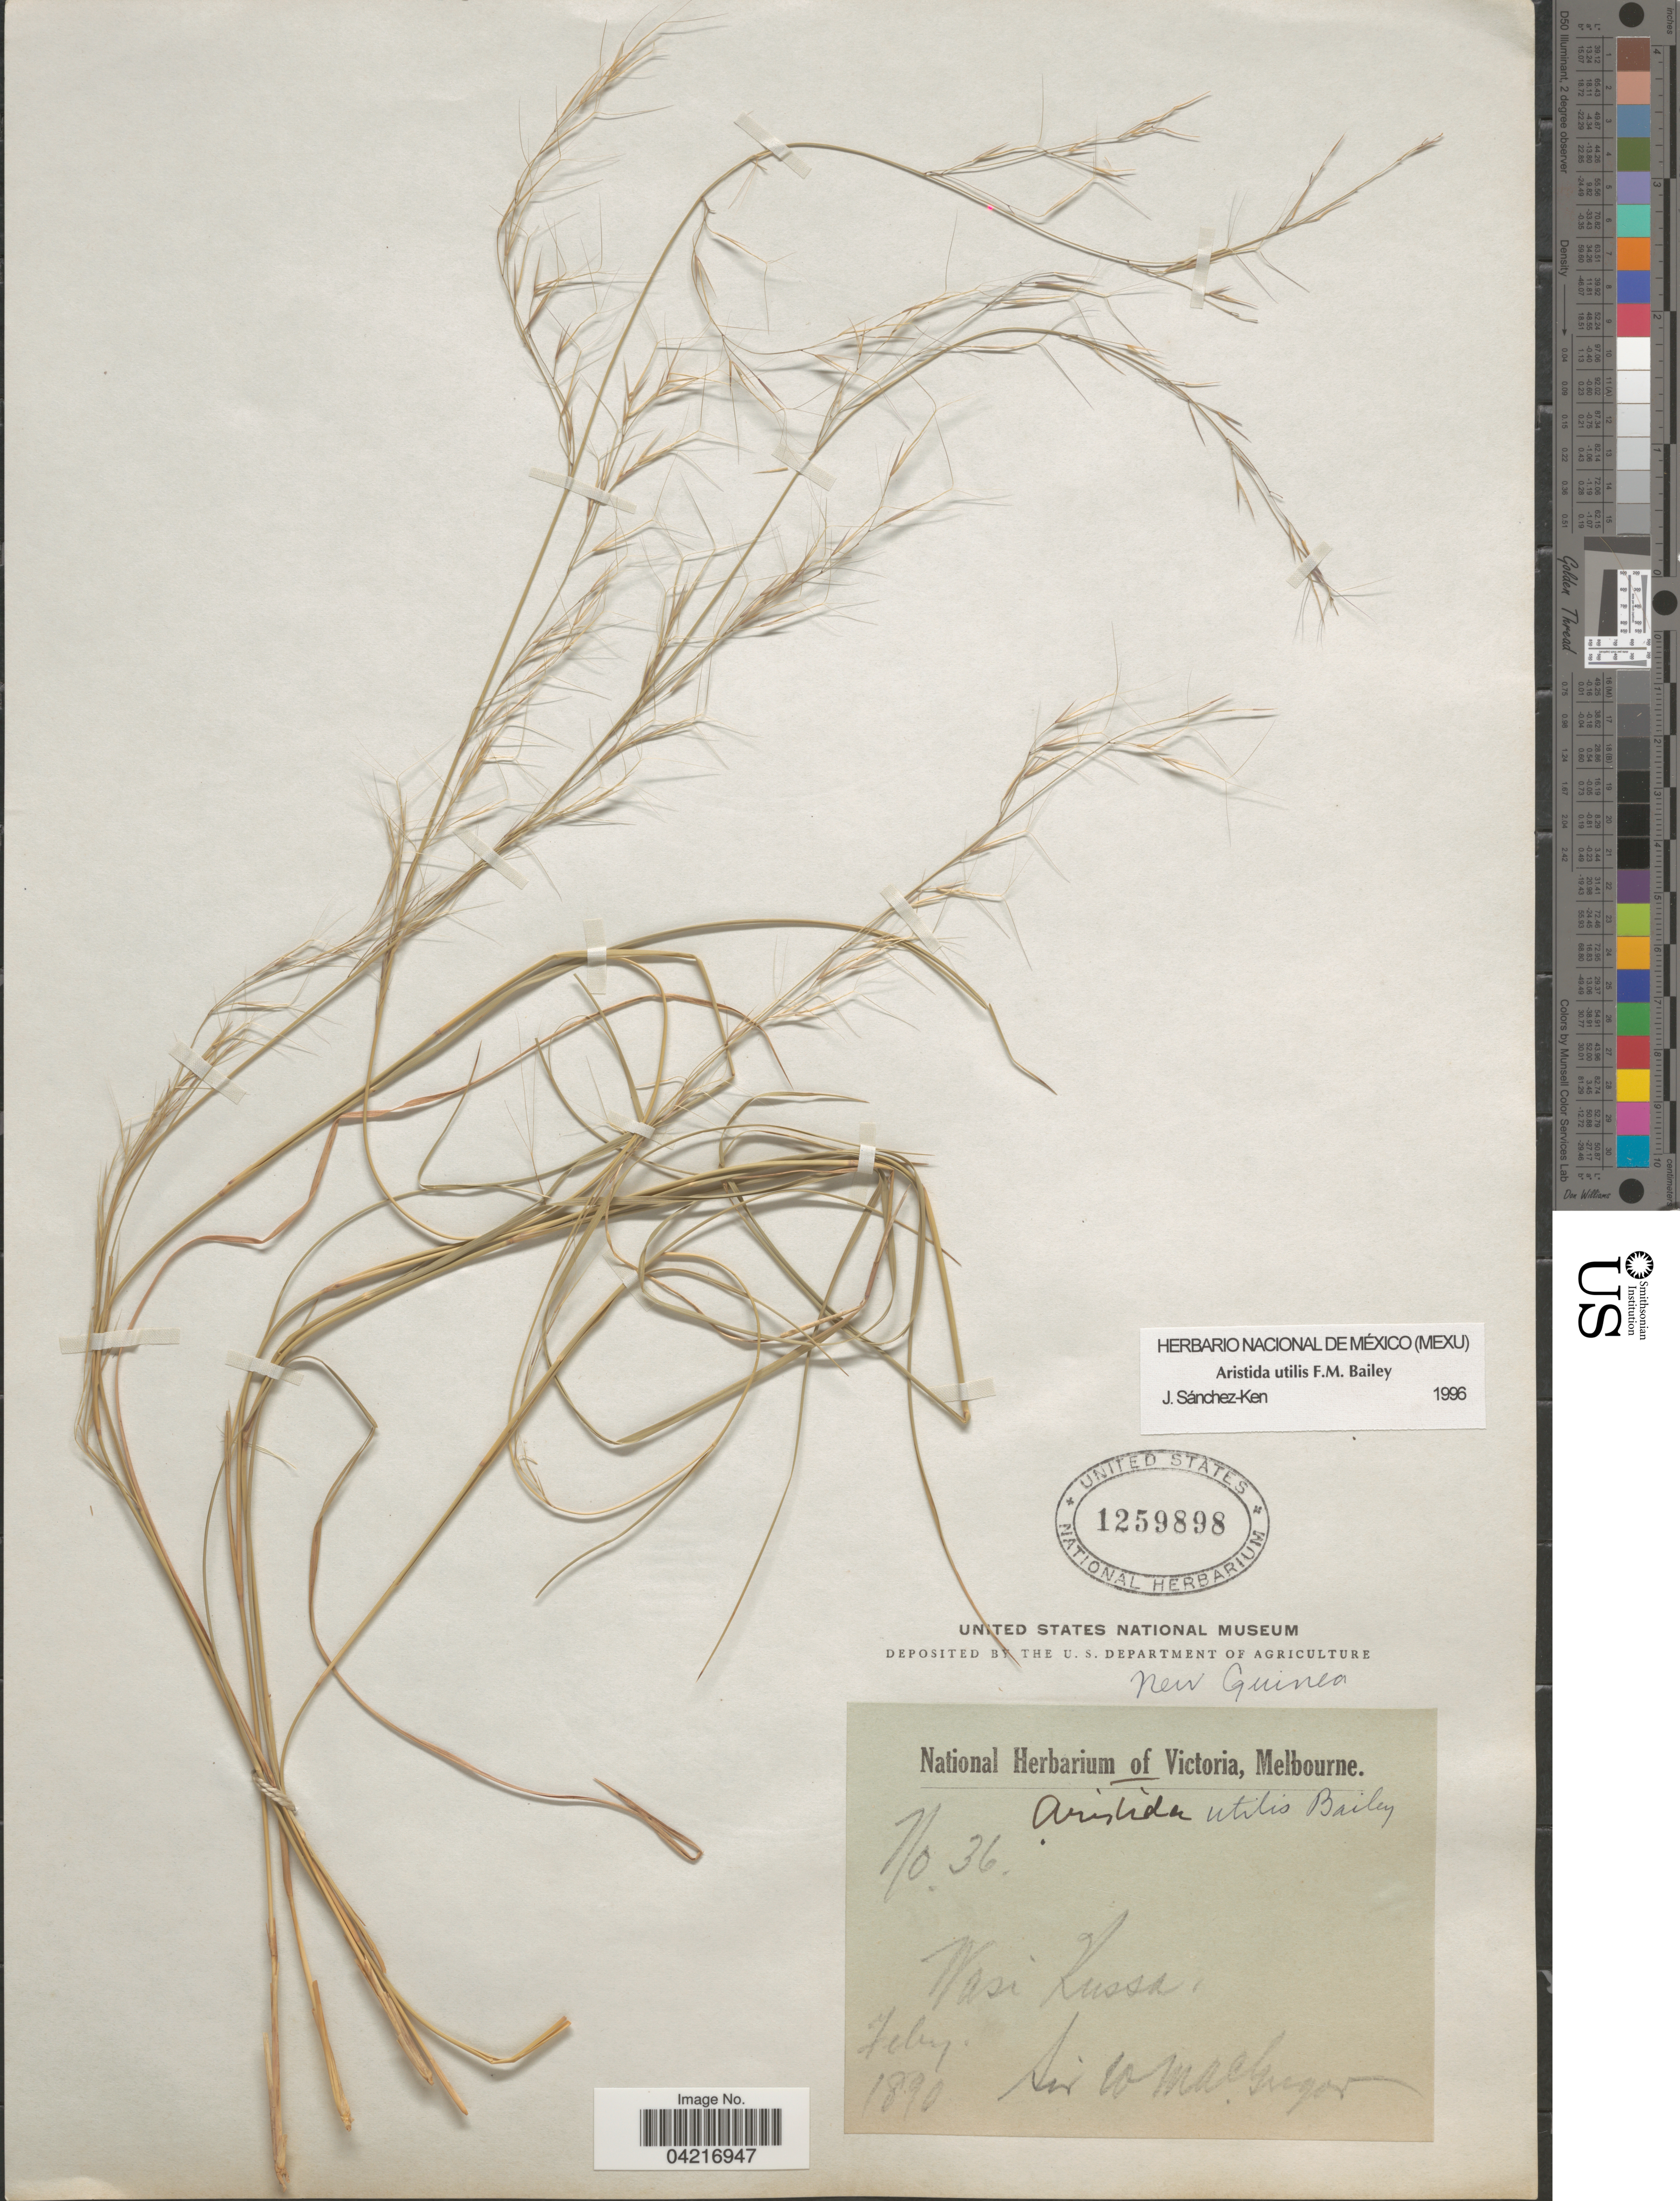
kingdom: Plantae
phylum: Tracheophyta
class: Liliopsida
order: Poales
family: Poaceae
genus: Aristida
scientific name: Aristida utilis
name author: F.M. Bailey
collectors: W. Macgregor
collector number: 36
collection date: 1890-02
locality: New Guinea. Wasi russa.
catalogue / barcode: US 1259898